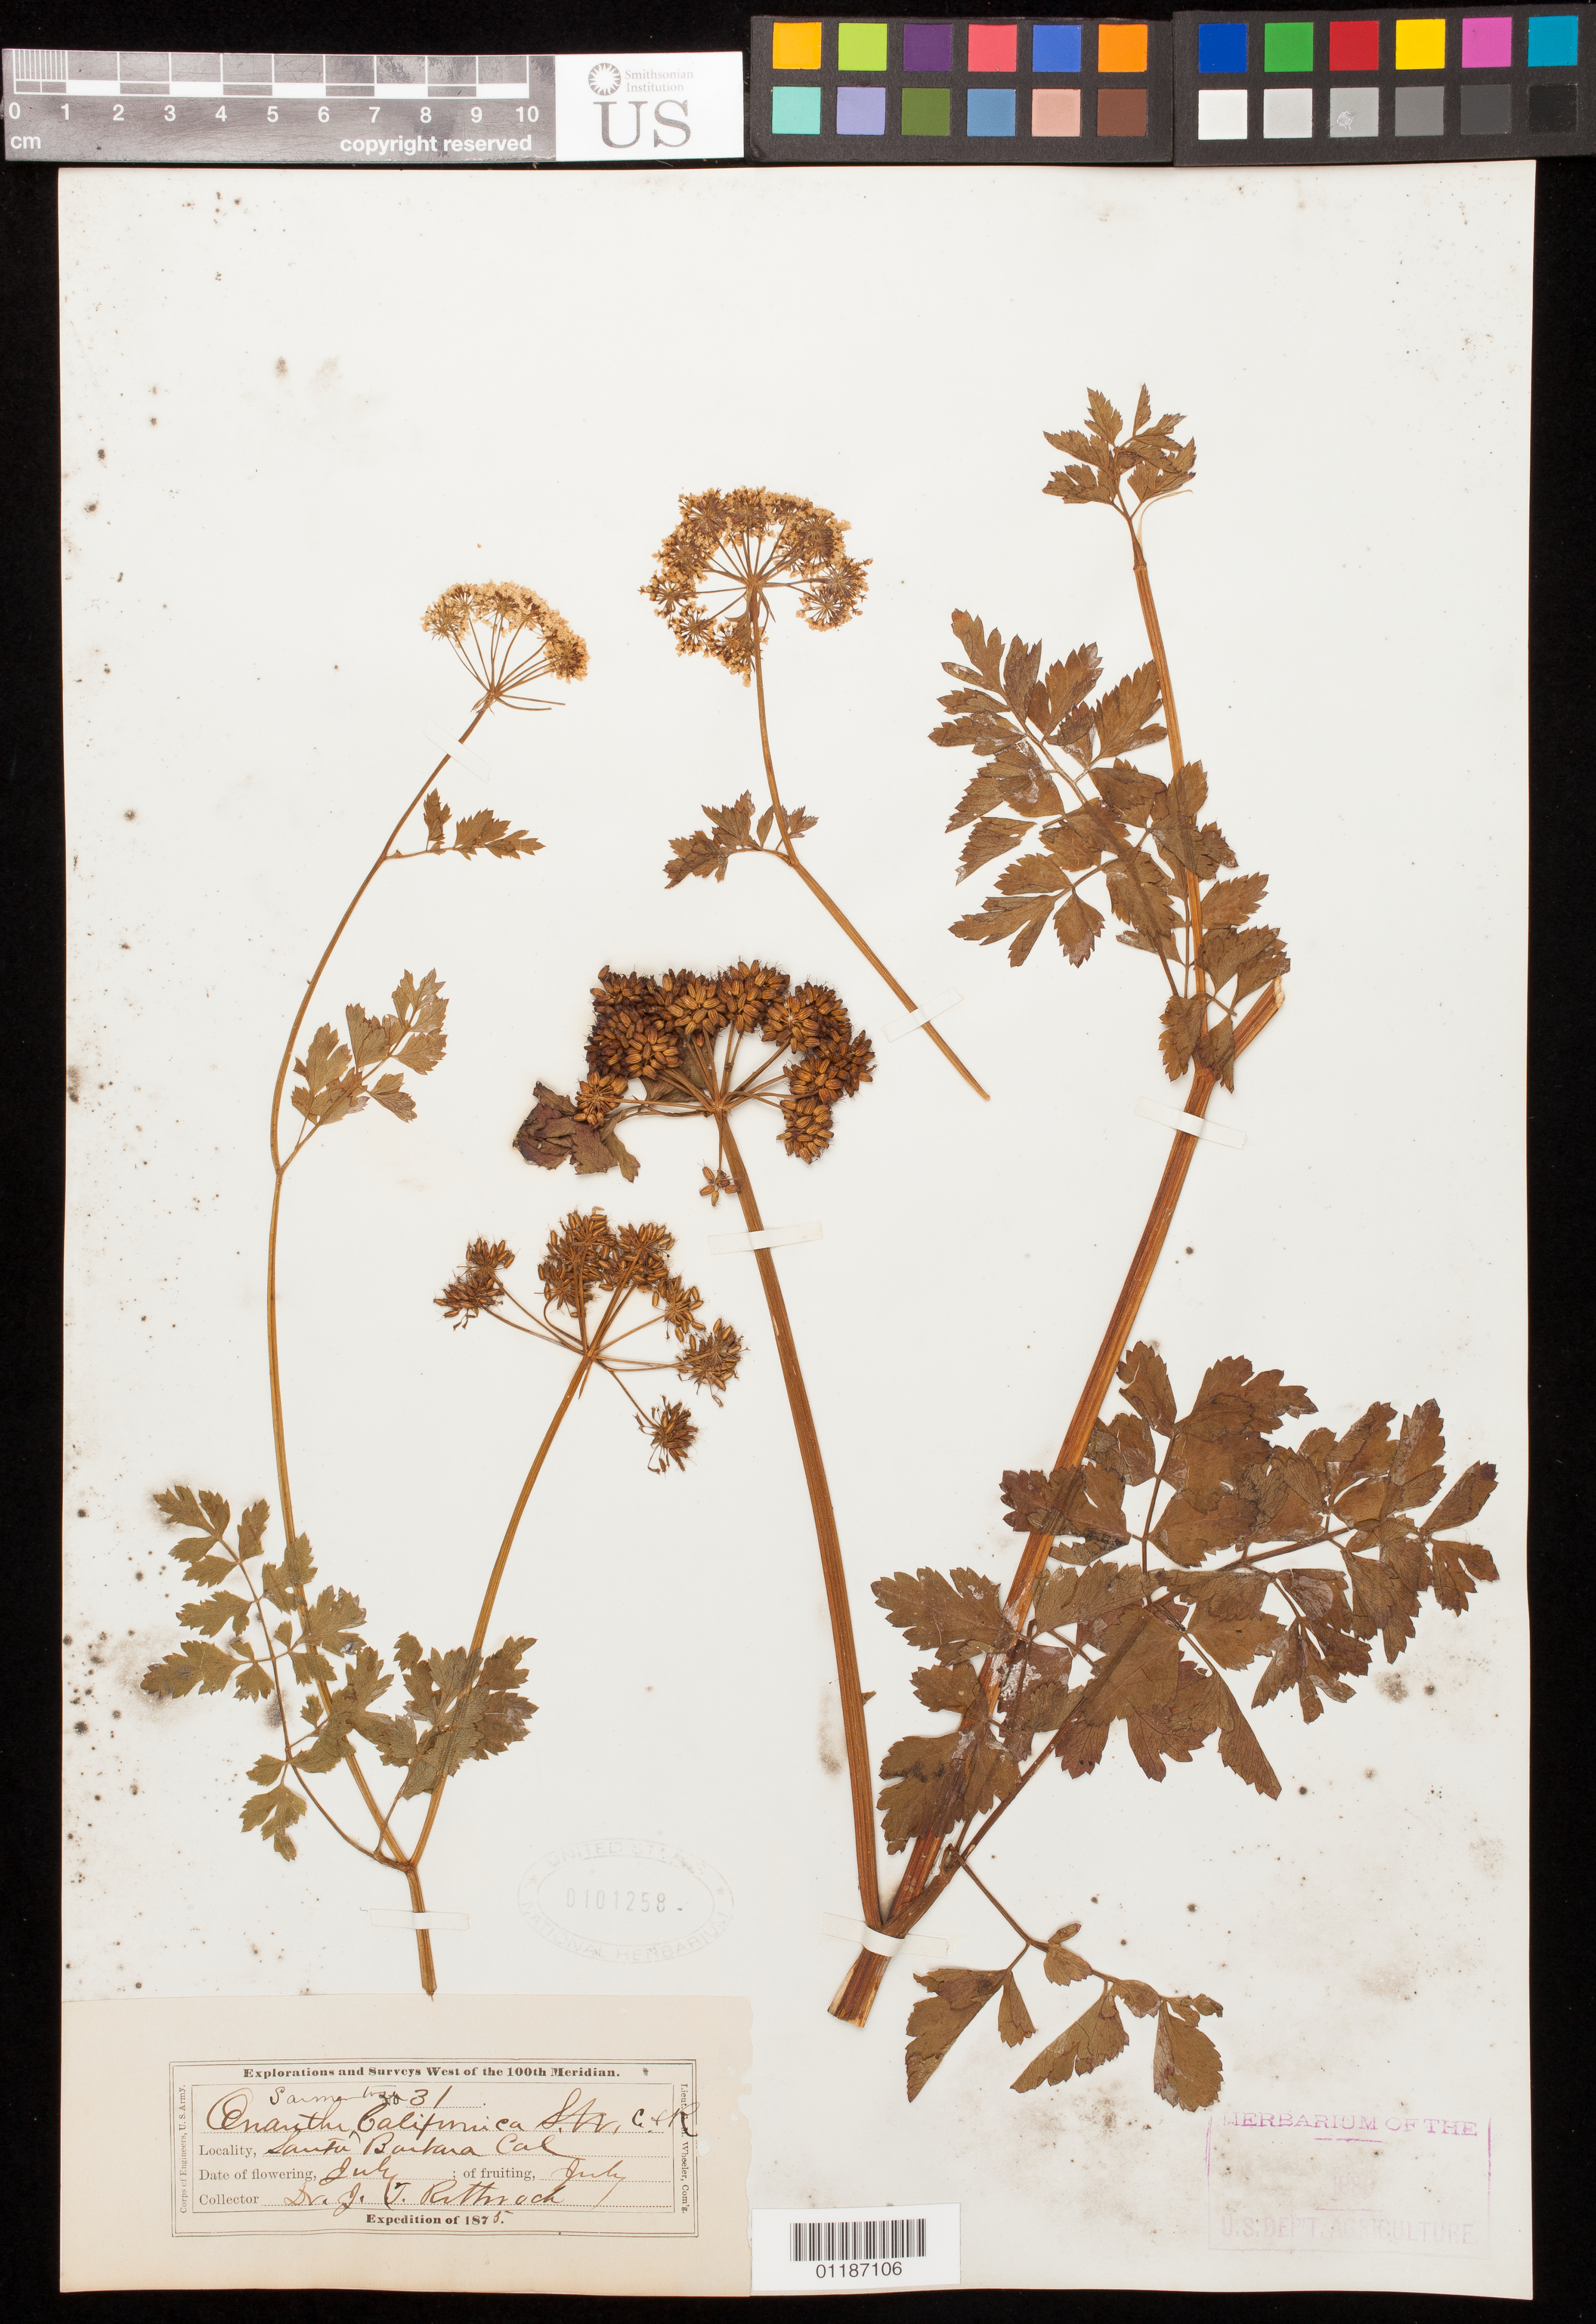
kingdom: Plantae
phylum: Tracheophyta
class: Magnoliopsida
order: Apiales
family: Apiaceae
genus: Oenanthe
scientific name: Oenanthe sarmentosa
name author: C. Presl ex DC.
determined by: Yatskievych, G. A.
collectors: J. T. Rothrock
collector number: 31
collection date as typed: Jul 1875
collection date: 1875-07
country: United States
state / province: California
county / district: Santa Barbara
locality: Santa Barbara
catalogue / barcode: US 101258